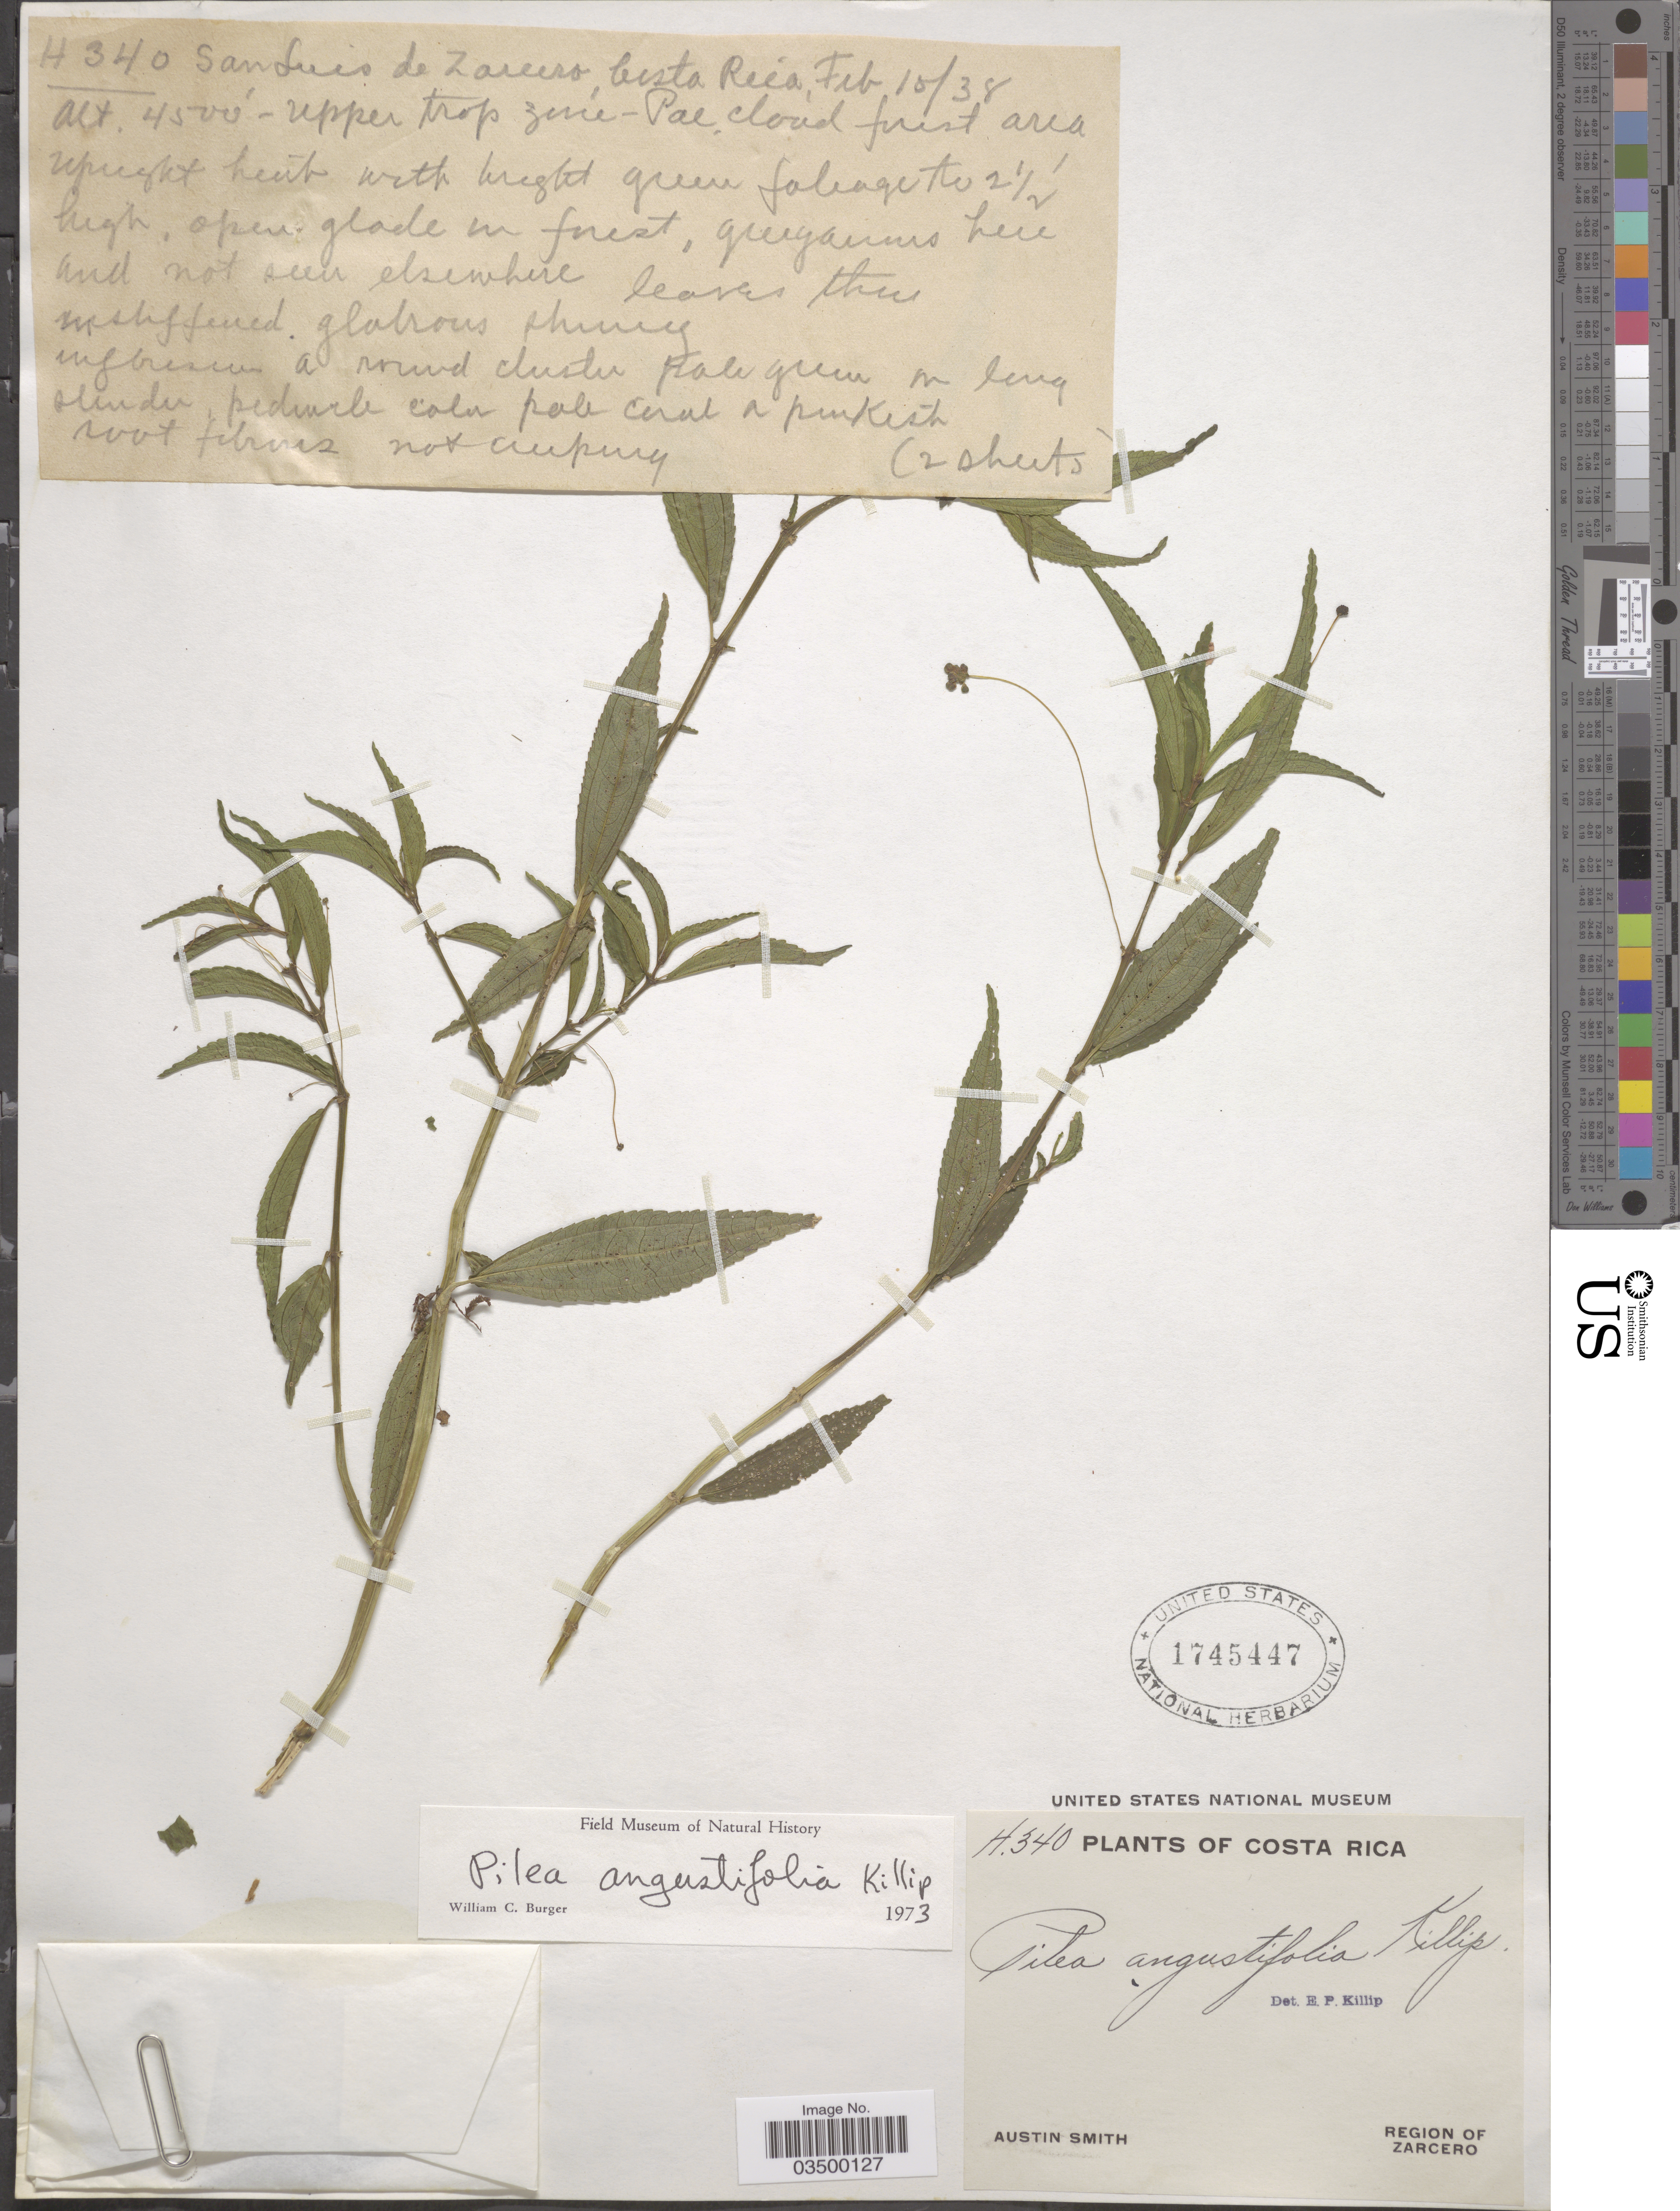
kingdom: Plantae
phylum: Tracheophyta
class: Magnoliopsida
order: Rosales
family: Urticaceae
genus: Pilea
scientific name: Pilea angustifolia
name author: Killip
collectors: Aust P. Smith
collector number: H.340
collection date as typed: Transcribed d/m/y: 15/2/38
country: Costa Rica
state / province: Alajuela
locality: Pac. cloud forest area, San Luis de Zarcero, Region of Zarcero, Costa Rica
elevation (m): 1372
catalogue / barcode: US 1745447